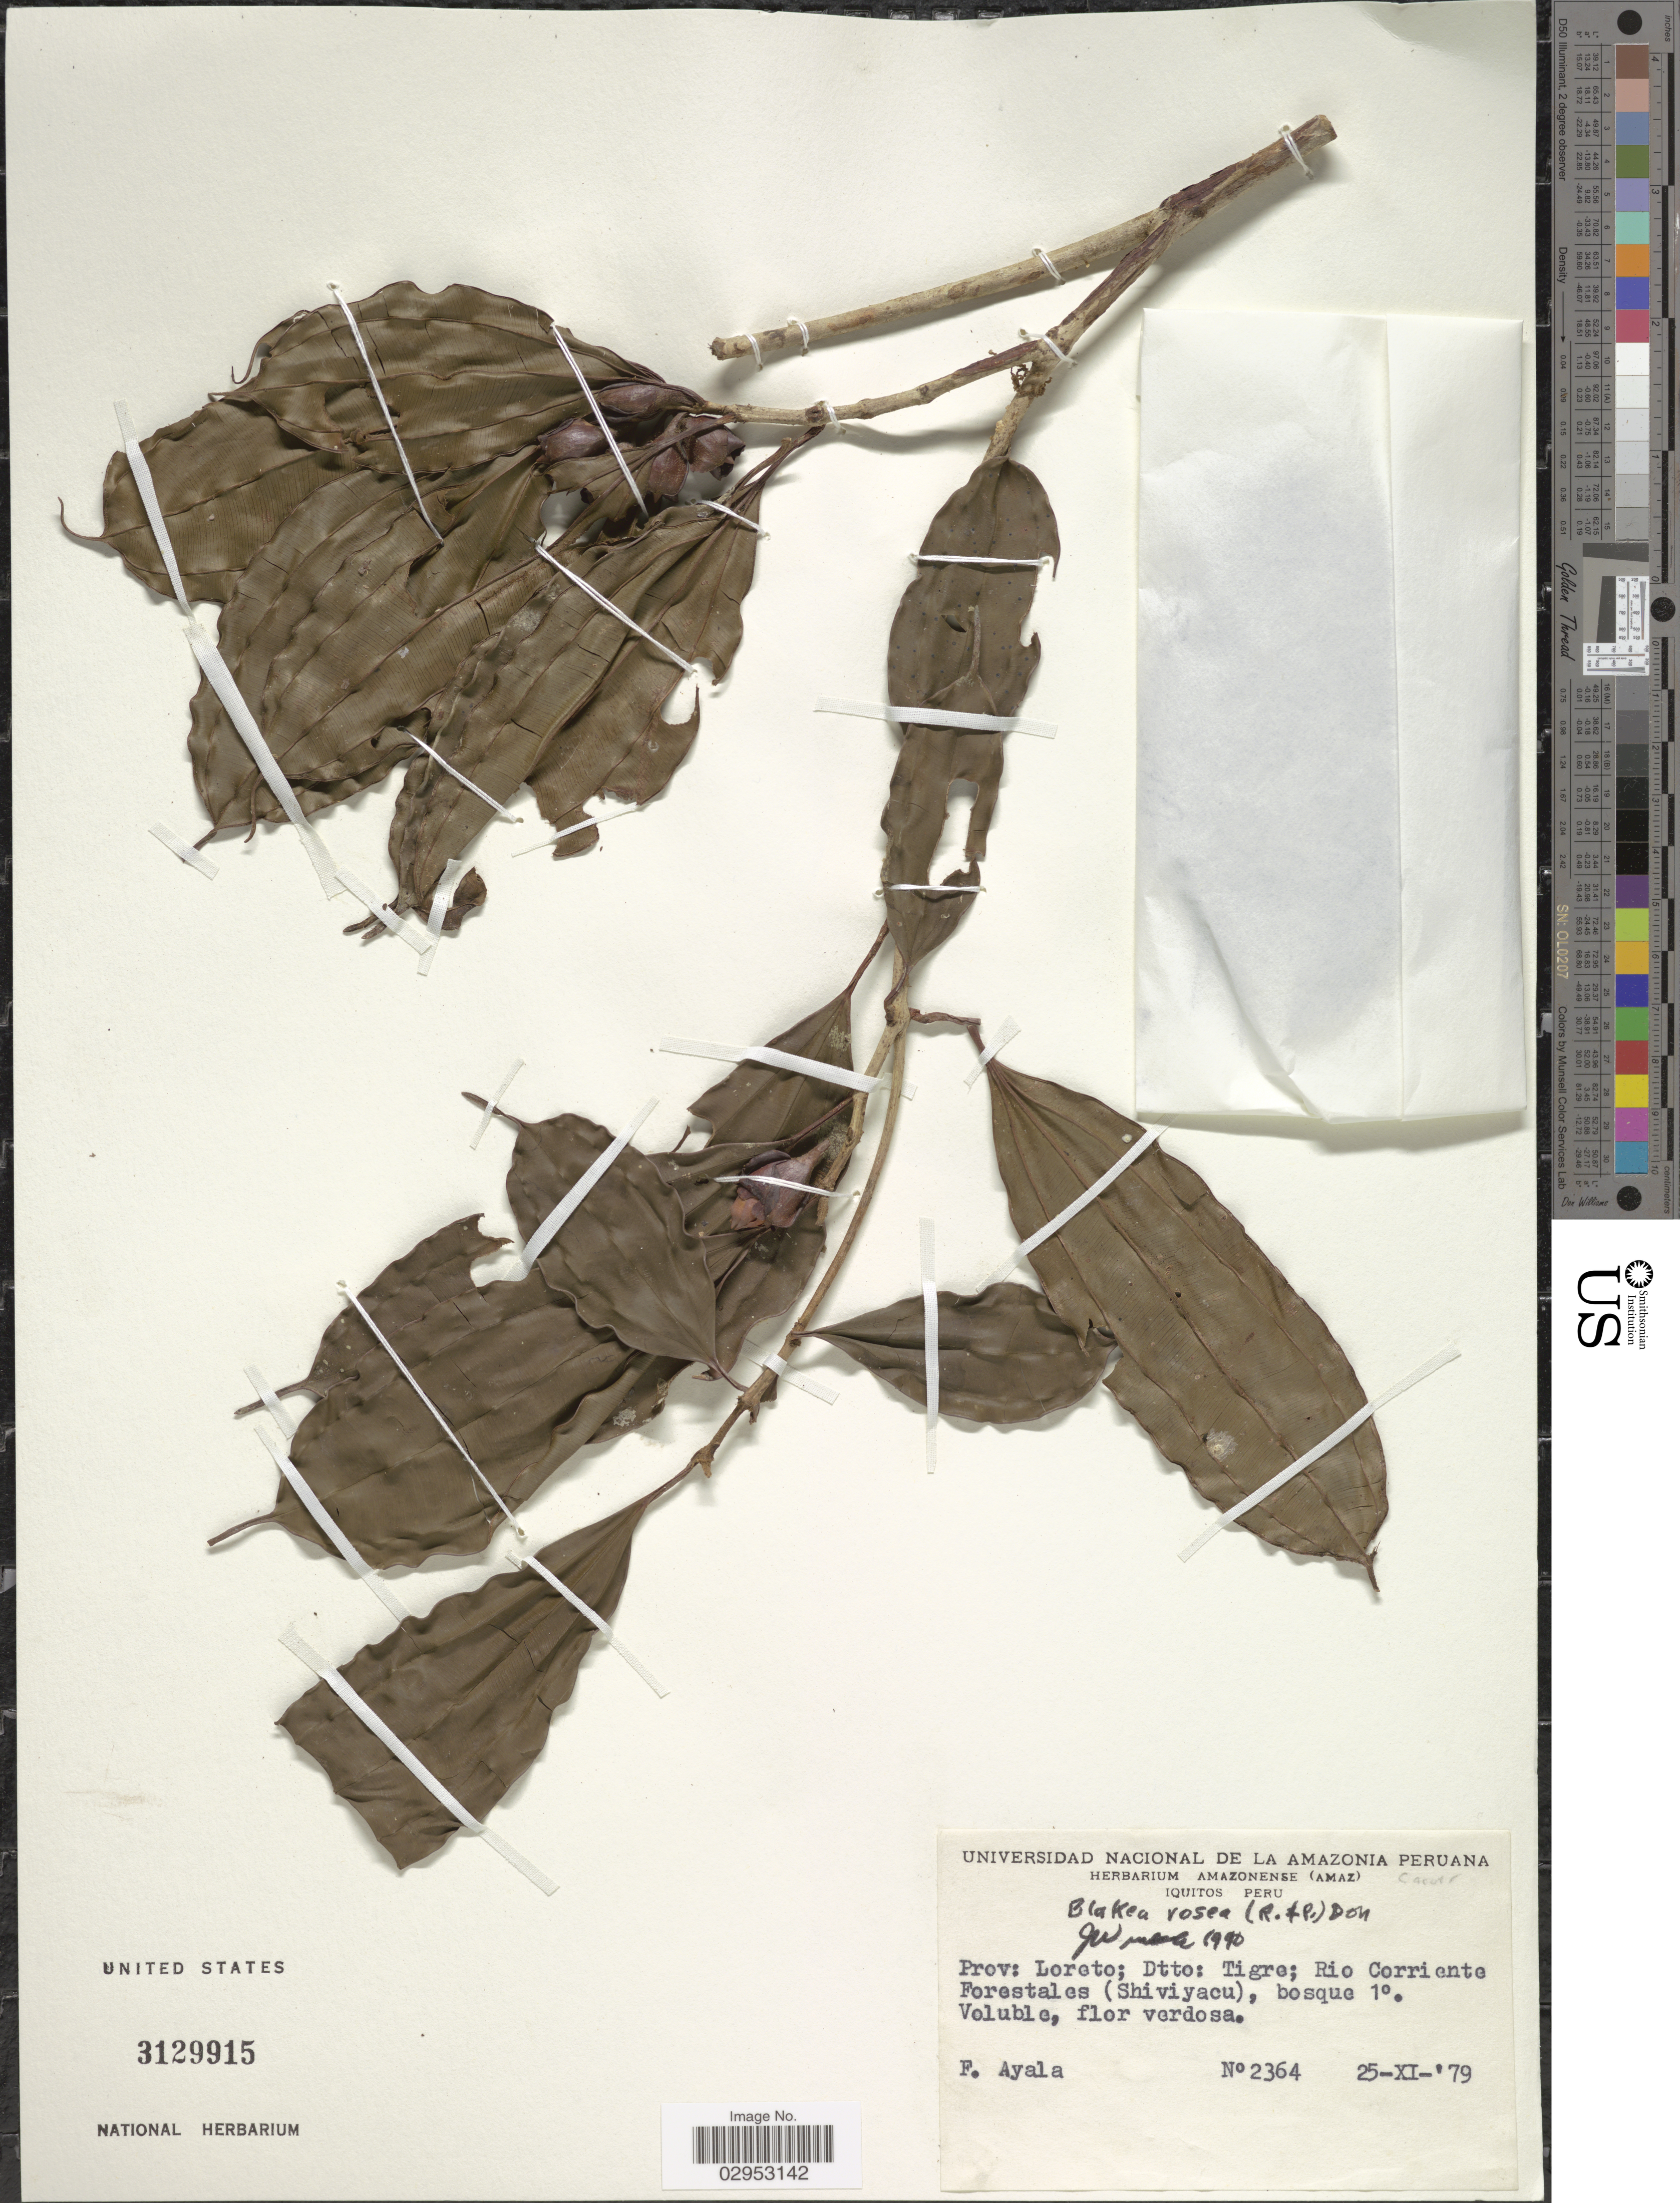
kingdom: Plantae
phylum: Tracheophyta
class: Magnoliopsida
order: Myrtales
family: Melastomataceae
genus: Blakea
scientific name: Blakea ovalis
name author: (Ruiz) D. Don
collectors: F. Ayala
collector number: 2364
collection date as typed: Transcribed d/m/y: 25/11/79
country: Peru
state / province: Loreto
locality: Dtto: Tigre; Rio Corriente Forestales (Shiviyacu).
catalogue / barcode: US 3129915